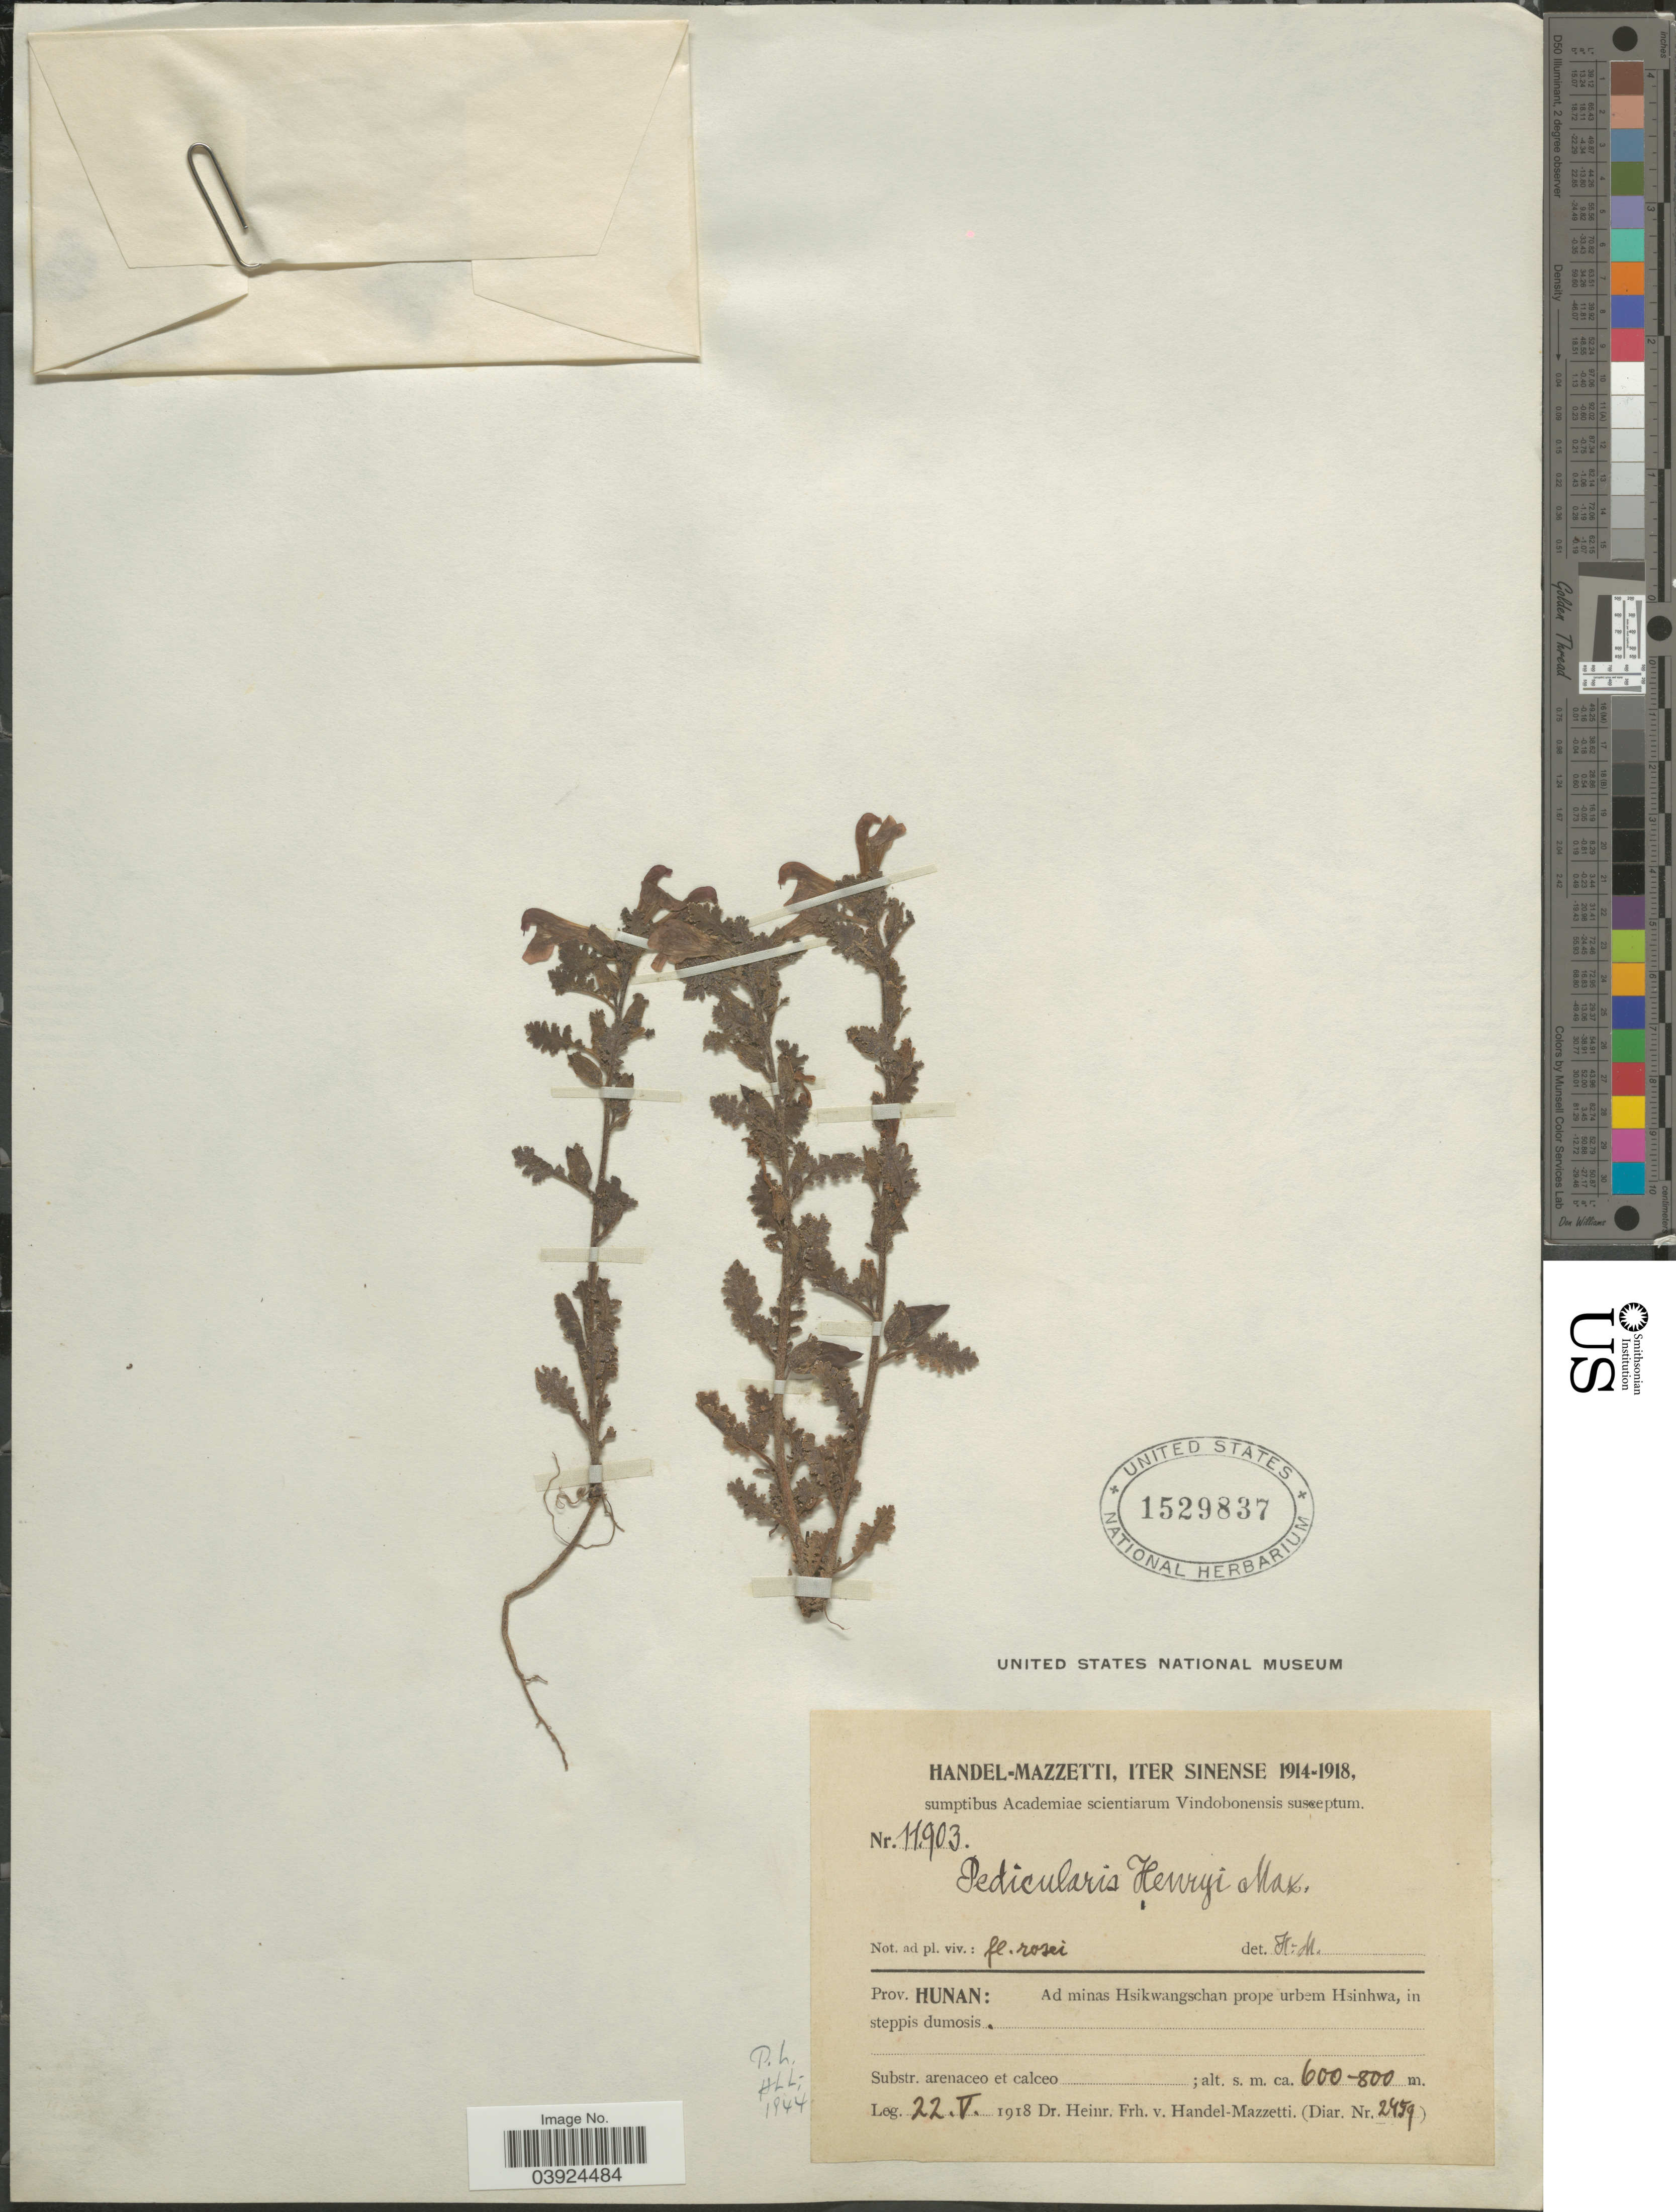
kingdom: Plantae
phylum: Tracheophyta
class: Magnoliopsida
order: Lamiales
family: Orobanchaceae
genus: Pedicularis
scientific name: Pedicularis henryi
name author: Maxim.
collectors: H. Handel-Mazzetti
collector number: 11903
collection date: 1918-05-22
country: China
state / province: Hunan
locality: Ad minas Hsikwangschan prope urbem Hsinhwa, in steppis dumosis.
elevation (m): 600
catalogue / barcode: US 1529837